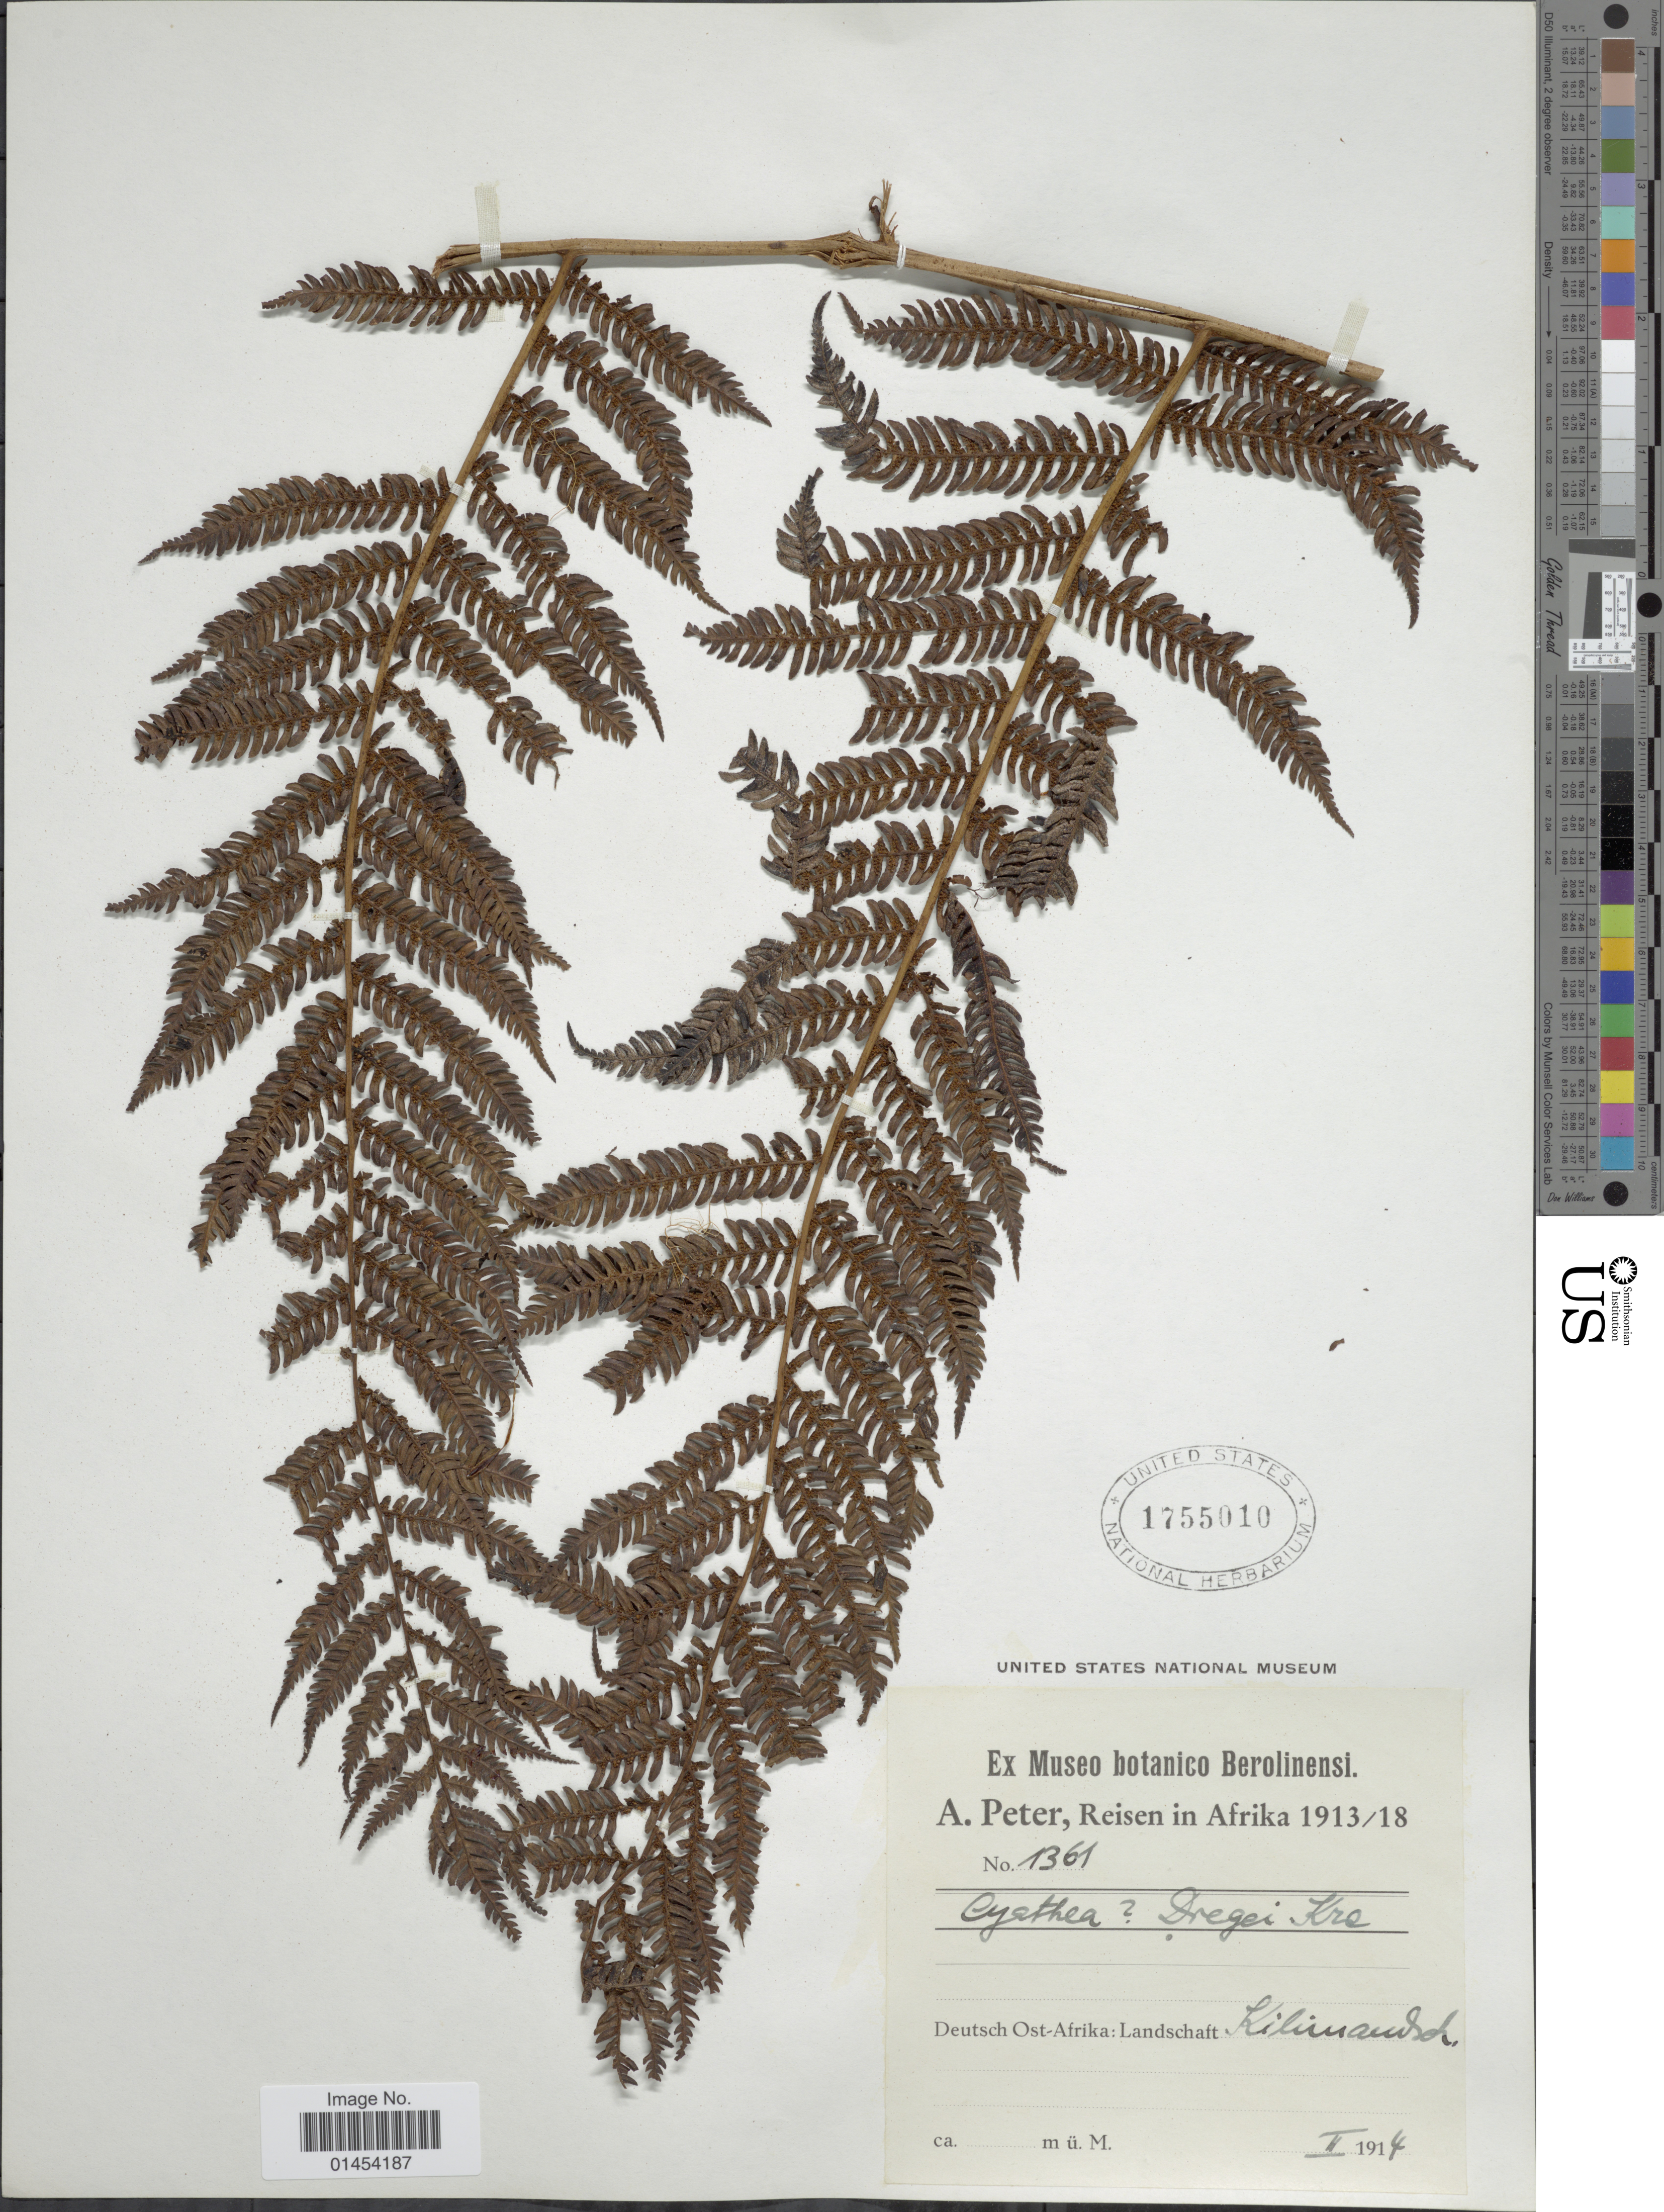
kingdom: Plantae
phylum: Tracheophyta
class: Polypodiopsida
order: Cyatheales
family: Cyatheaceae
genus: Cyathea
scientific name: Cyathea dregei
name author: Kunze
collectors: A. Peter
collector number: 1361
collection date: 1914-02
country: Tanzania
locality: Deutsch Ost-Afrika: Landschaft Kilimandsch.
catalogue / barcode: US 1755010